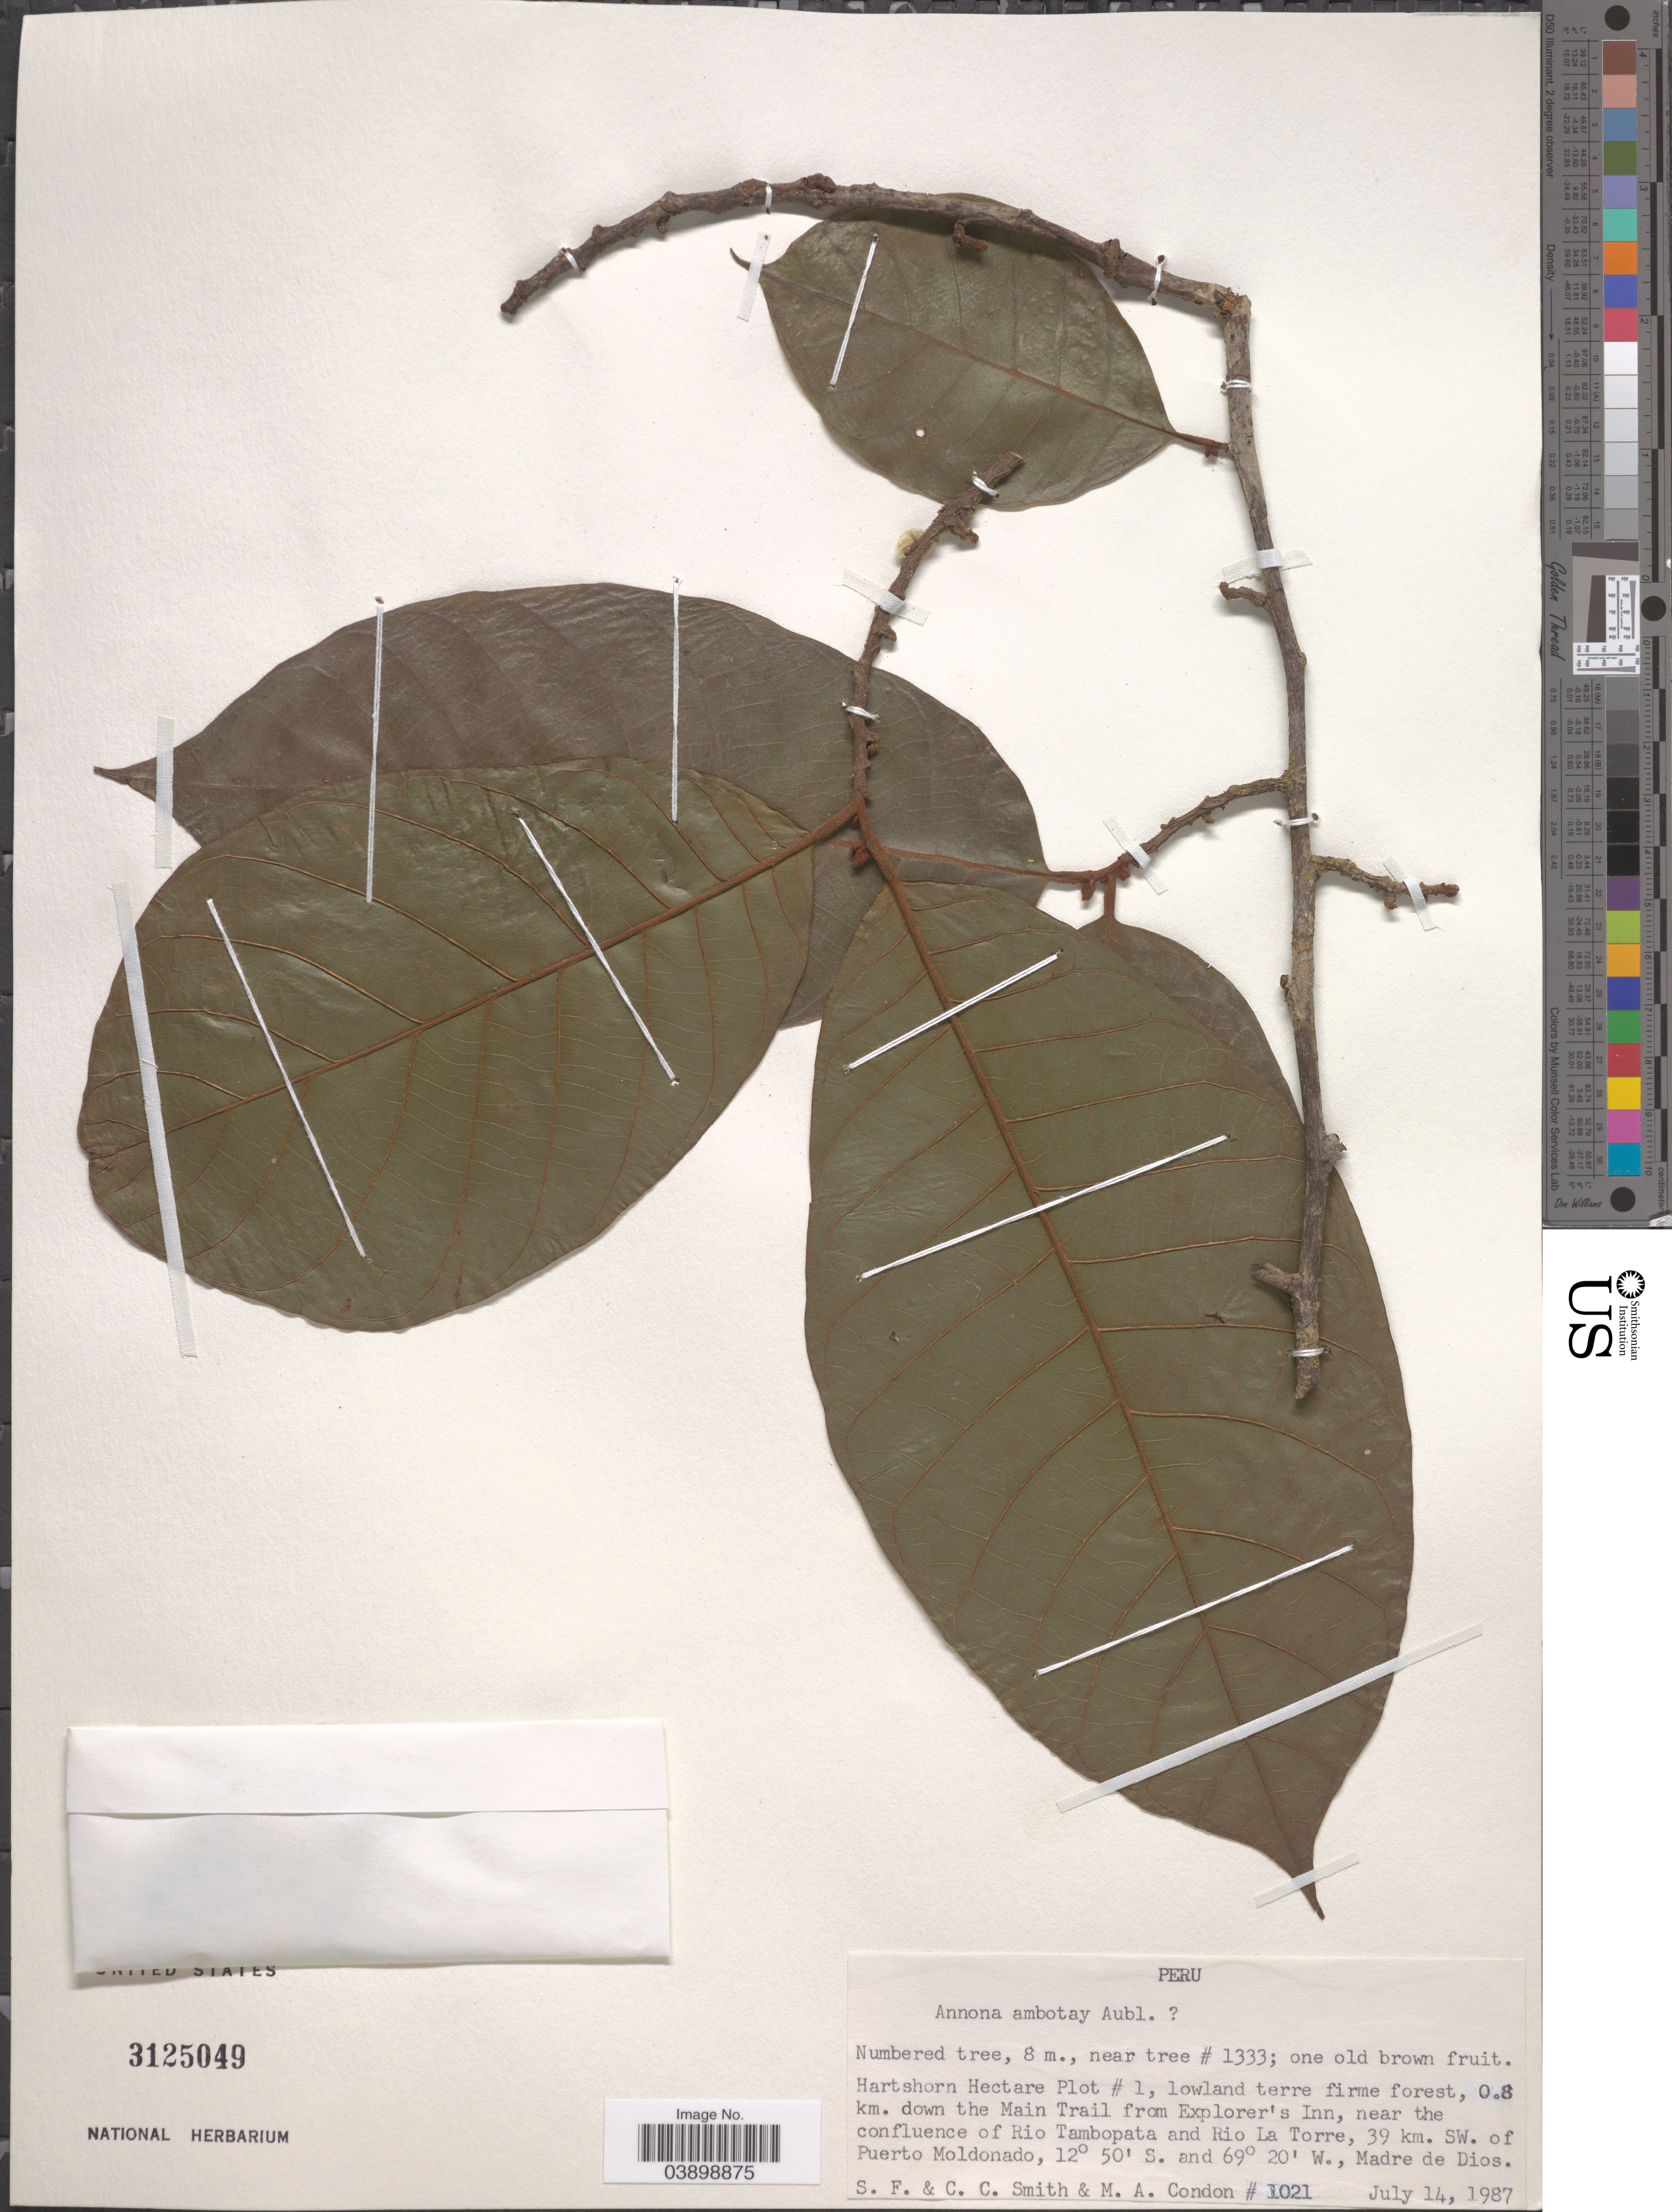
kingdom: Plantae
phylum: Tracheophyta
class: Magnoliopsida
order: Magnoliales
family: Annonaceae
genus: Annona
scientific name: Annona ambotay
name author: Aubl.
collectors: S.F. Smith, C. C. Smith & M. Condon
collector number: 1021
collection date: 1987-07-14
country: Peru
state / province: Madre de Dios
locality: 0.8 km. down the Main Trail from Explorer's Inn, near the confluence of Rio Tambopata and Rio La Torre, 39 km. SW. of Puerto Moldonado.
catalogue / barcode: US 3125049